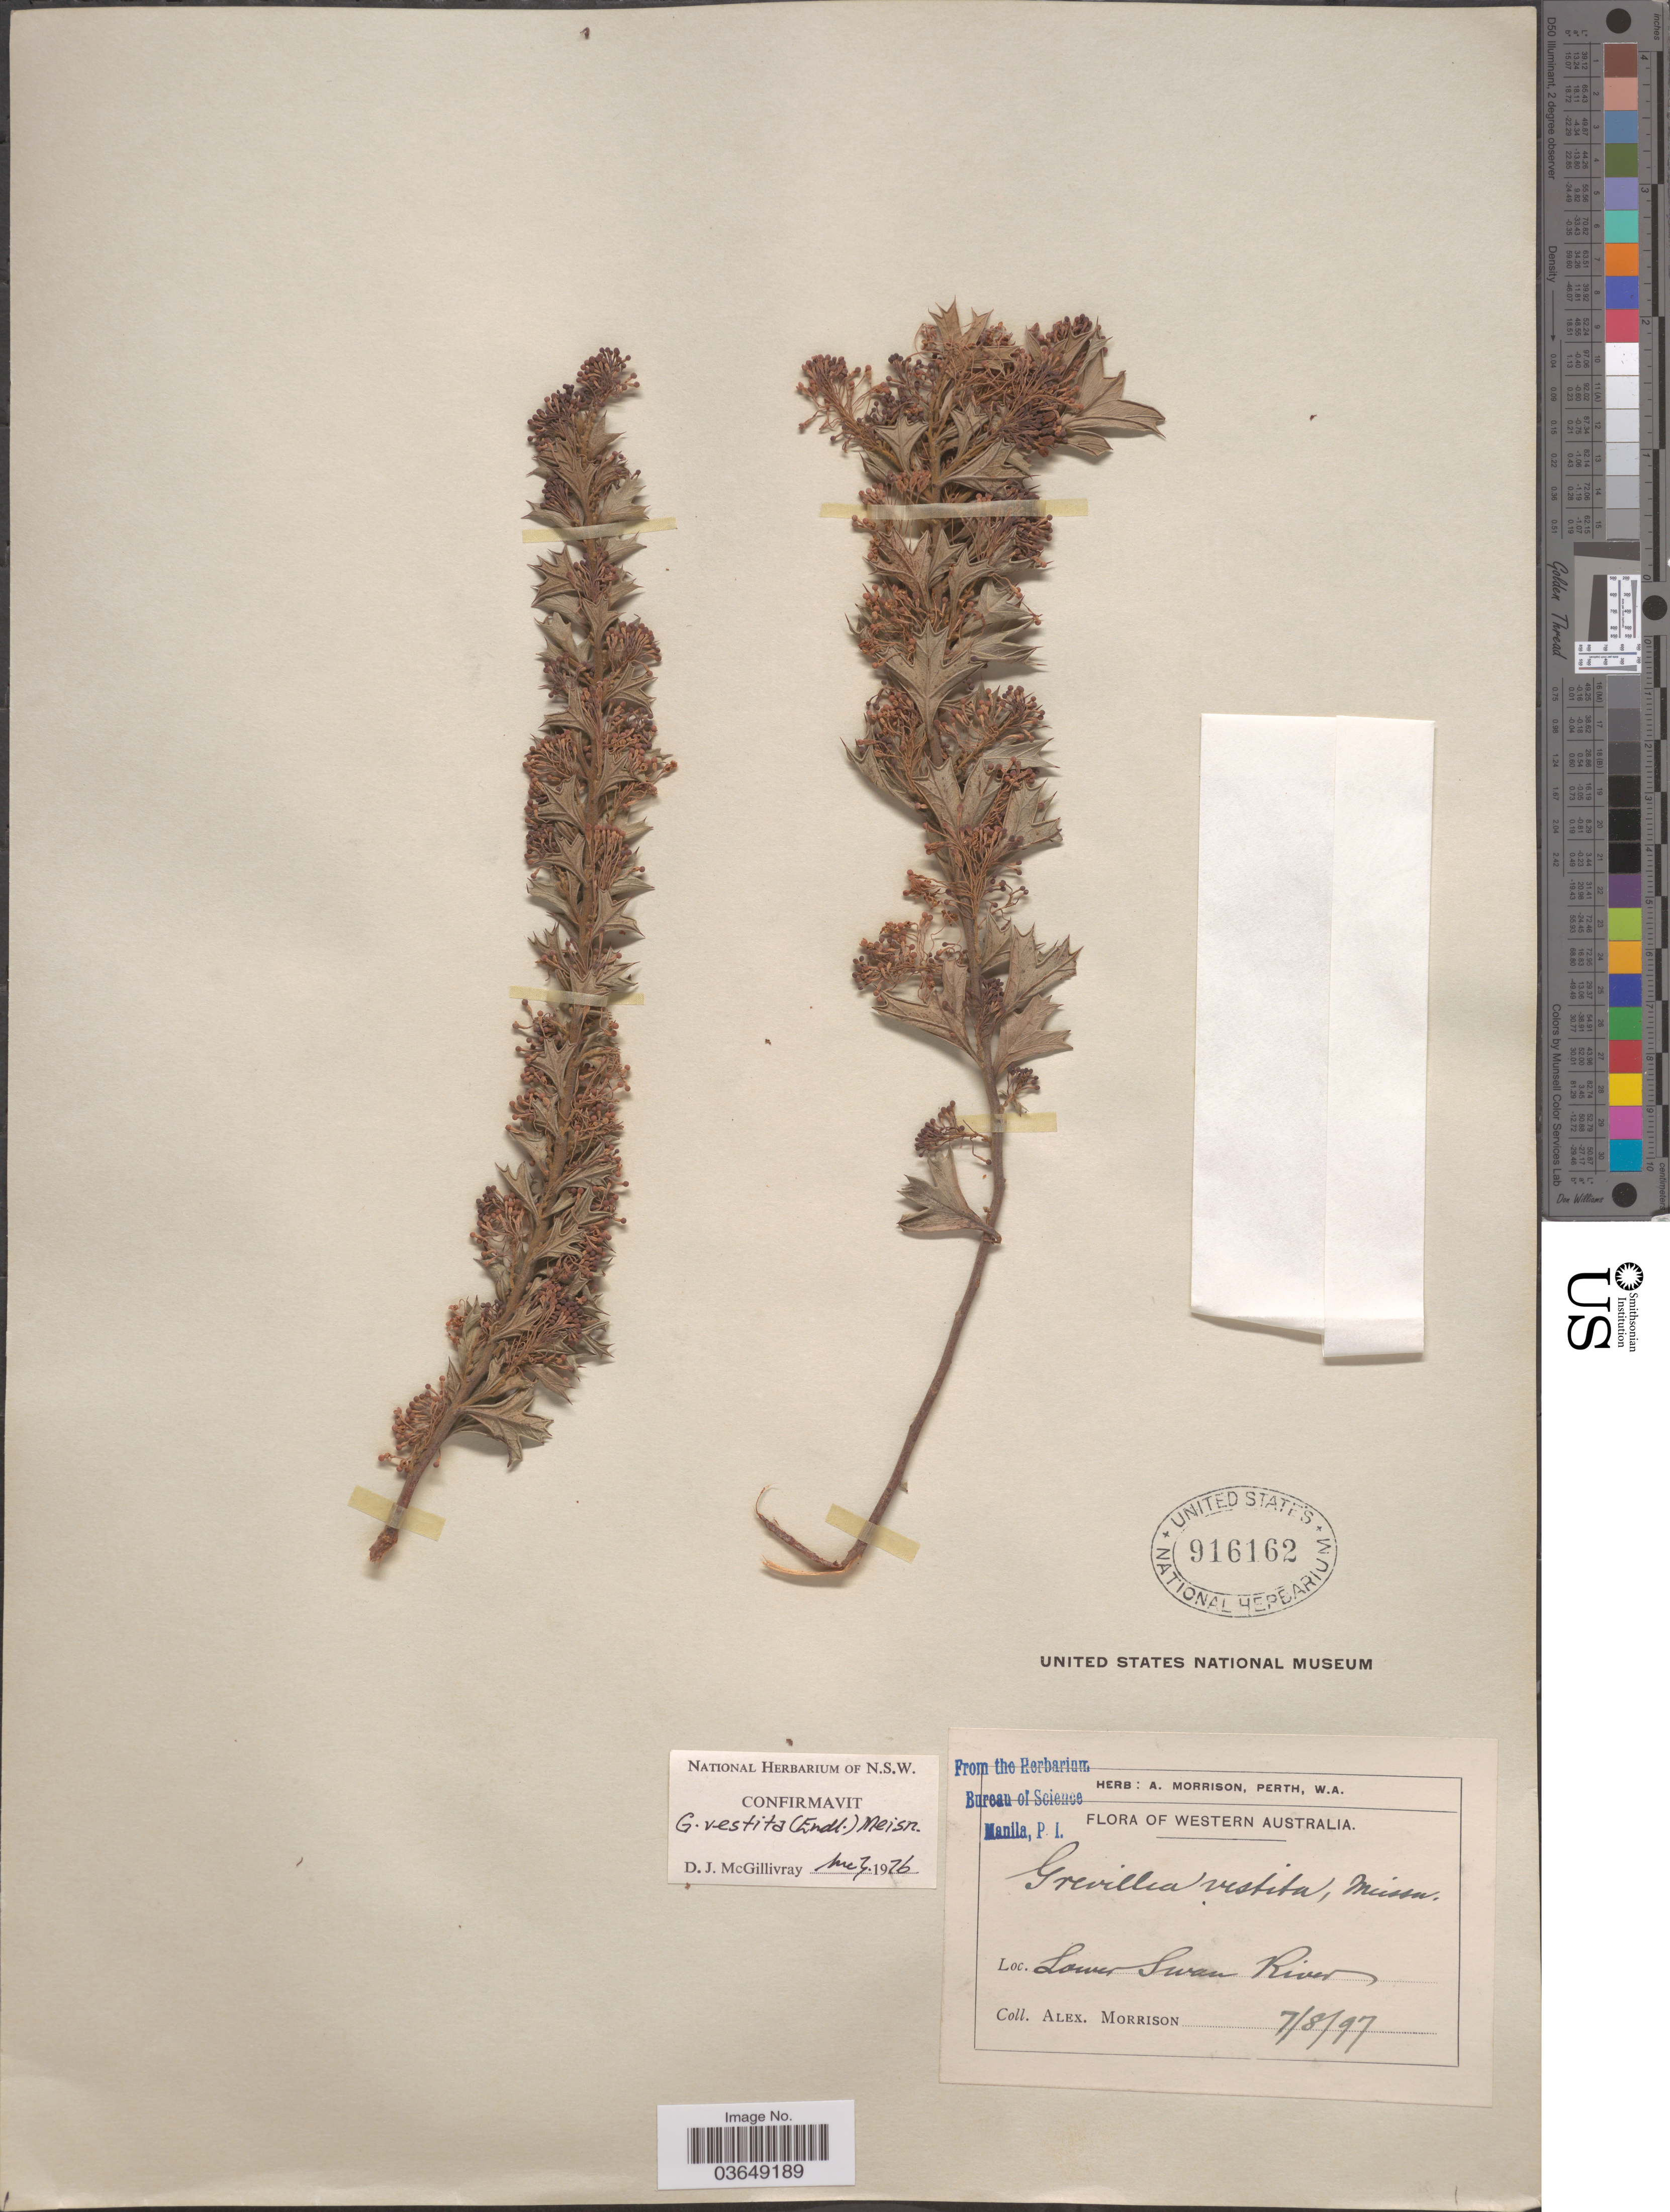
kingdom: Plantae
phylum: Tracheophyta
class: Magnoliopsida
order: Proteales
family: Proteaceae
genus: Grevillea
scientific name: Grevillea vestita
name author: (Endl.) Meisn.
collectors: A. Morrison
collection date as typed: Transcribed d/m/y: 7/8/97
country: Australia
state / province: Western Australia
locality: Lower Swan River.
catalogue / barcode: US 916162